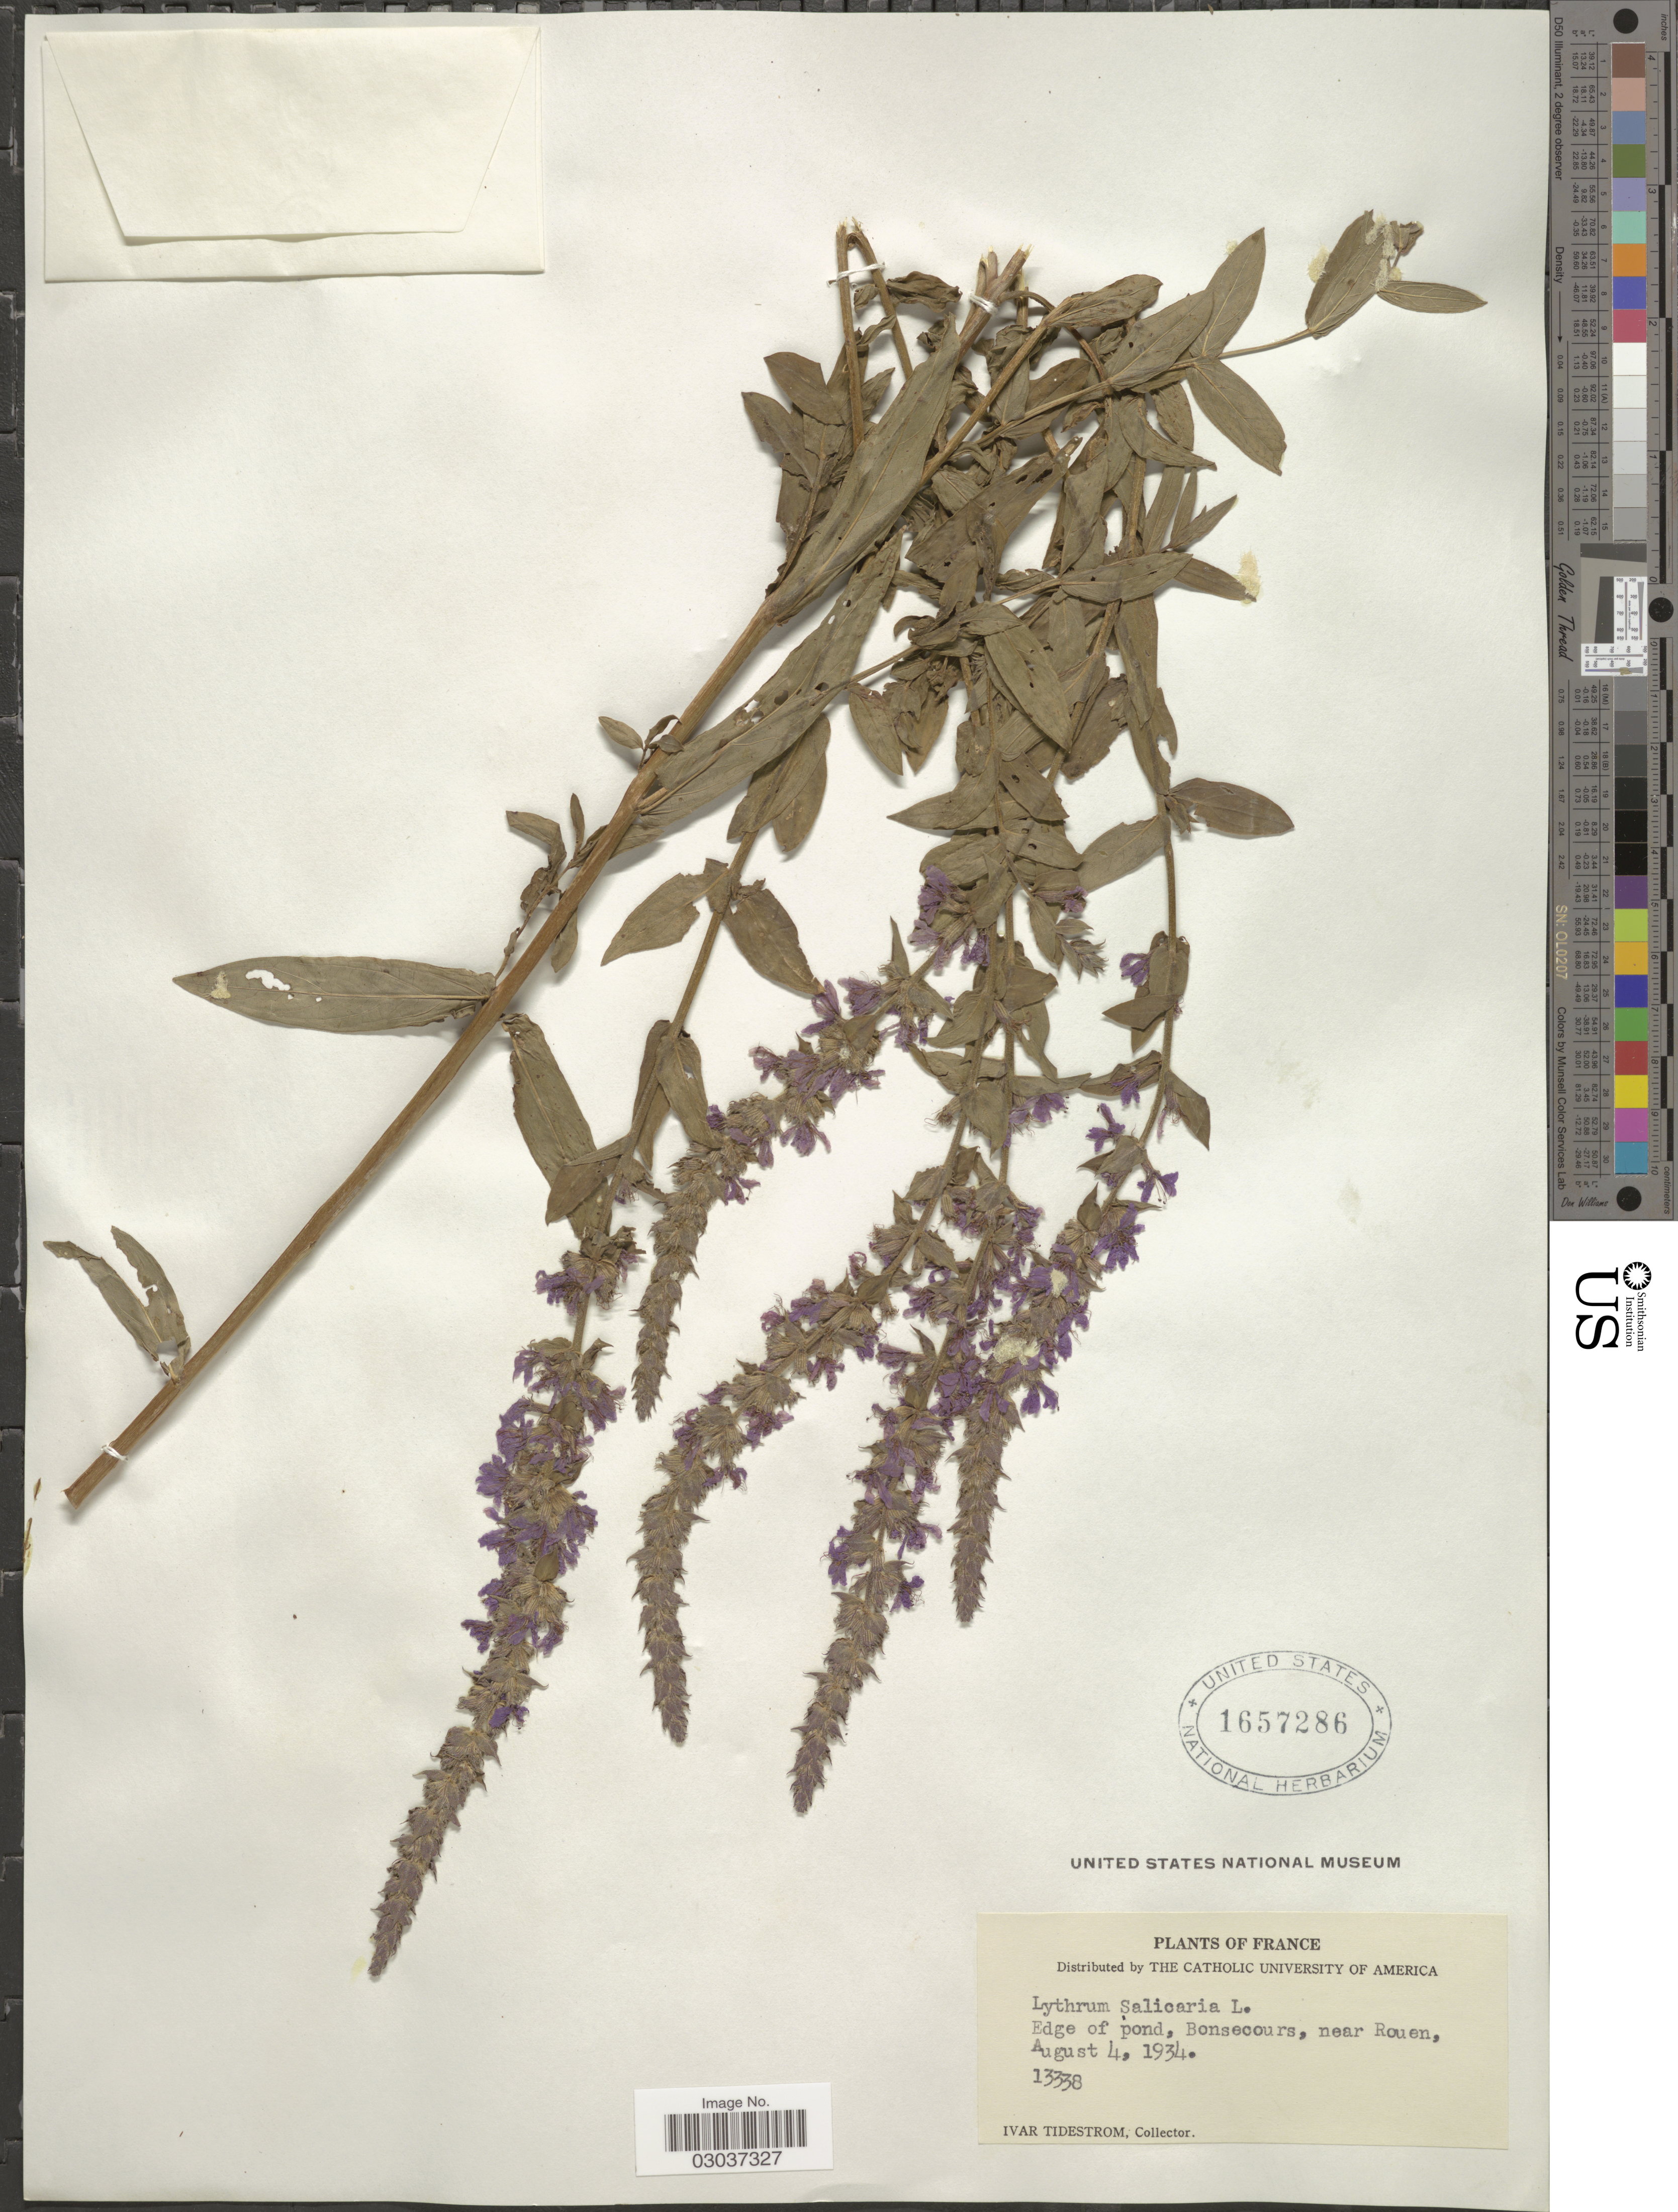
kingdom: Plantae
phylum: Tracheophyta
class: Magnoliopsida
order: Myrtales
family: Lythraceae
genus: Lythrum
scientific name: Lythrum salicaria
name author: L.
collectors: I. F. Tidestrom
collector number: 13338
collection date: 1934-08-04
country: France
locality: Edge of pond, Bonsecours, near Rouen.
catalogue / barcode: US 1657286